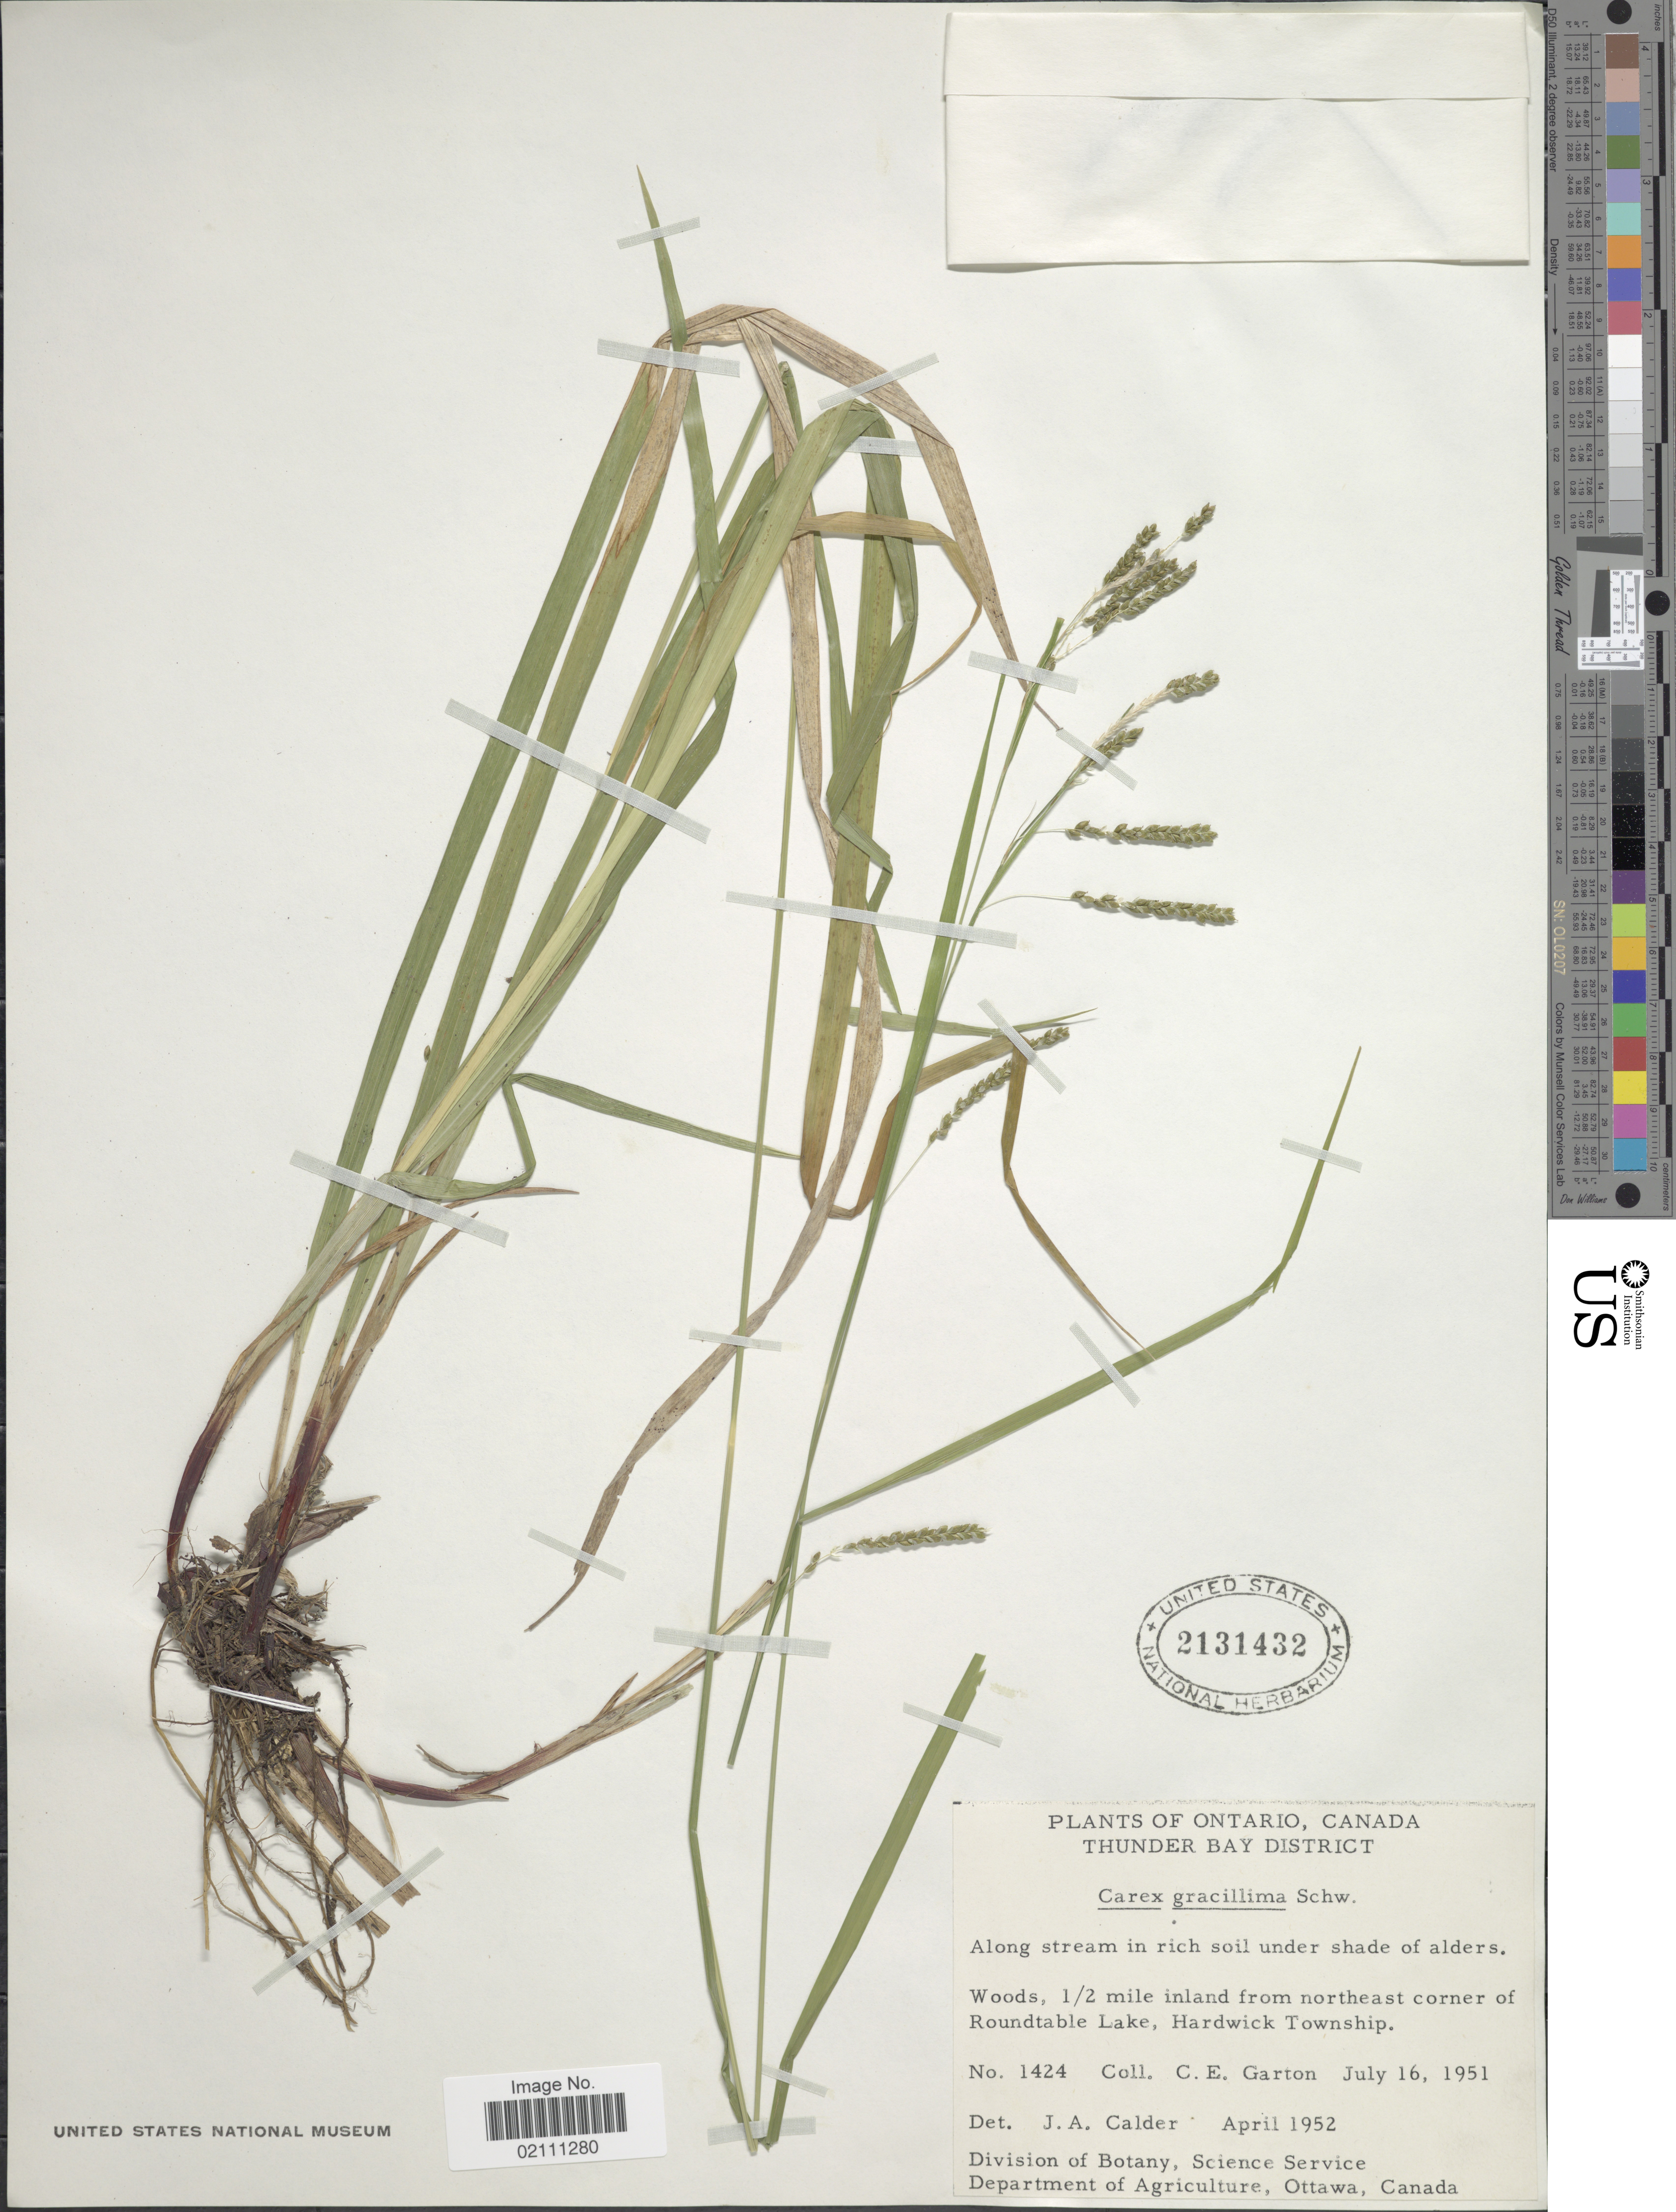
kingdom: Plantae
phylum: Tracheophyta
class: Liliopsida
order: Poales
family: Cyperaceae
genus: Carex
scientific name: Carex gracillima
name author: Schwein.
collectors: C. E. Garton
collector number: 1424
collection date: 1951-07-16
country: Canada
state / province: Ontario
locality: Thunder Bay District, along stream in rich soil under shade of alders, Woods, 1/2 mile inland from northeast corner of Roundtable Lake, Hardwick Township.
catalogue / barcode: US 2131432